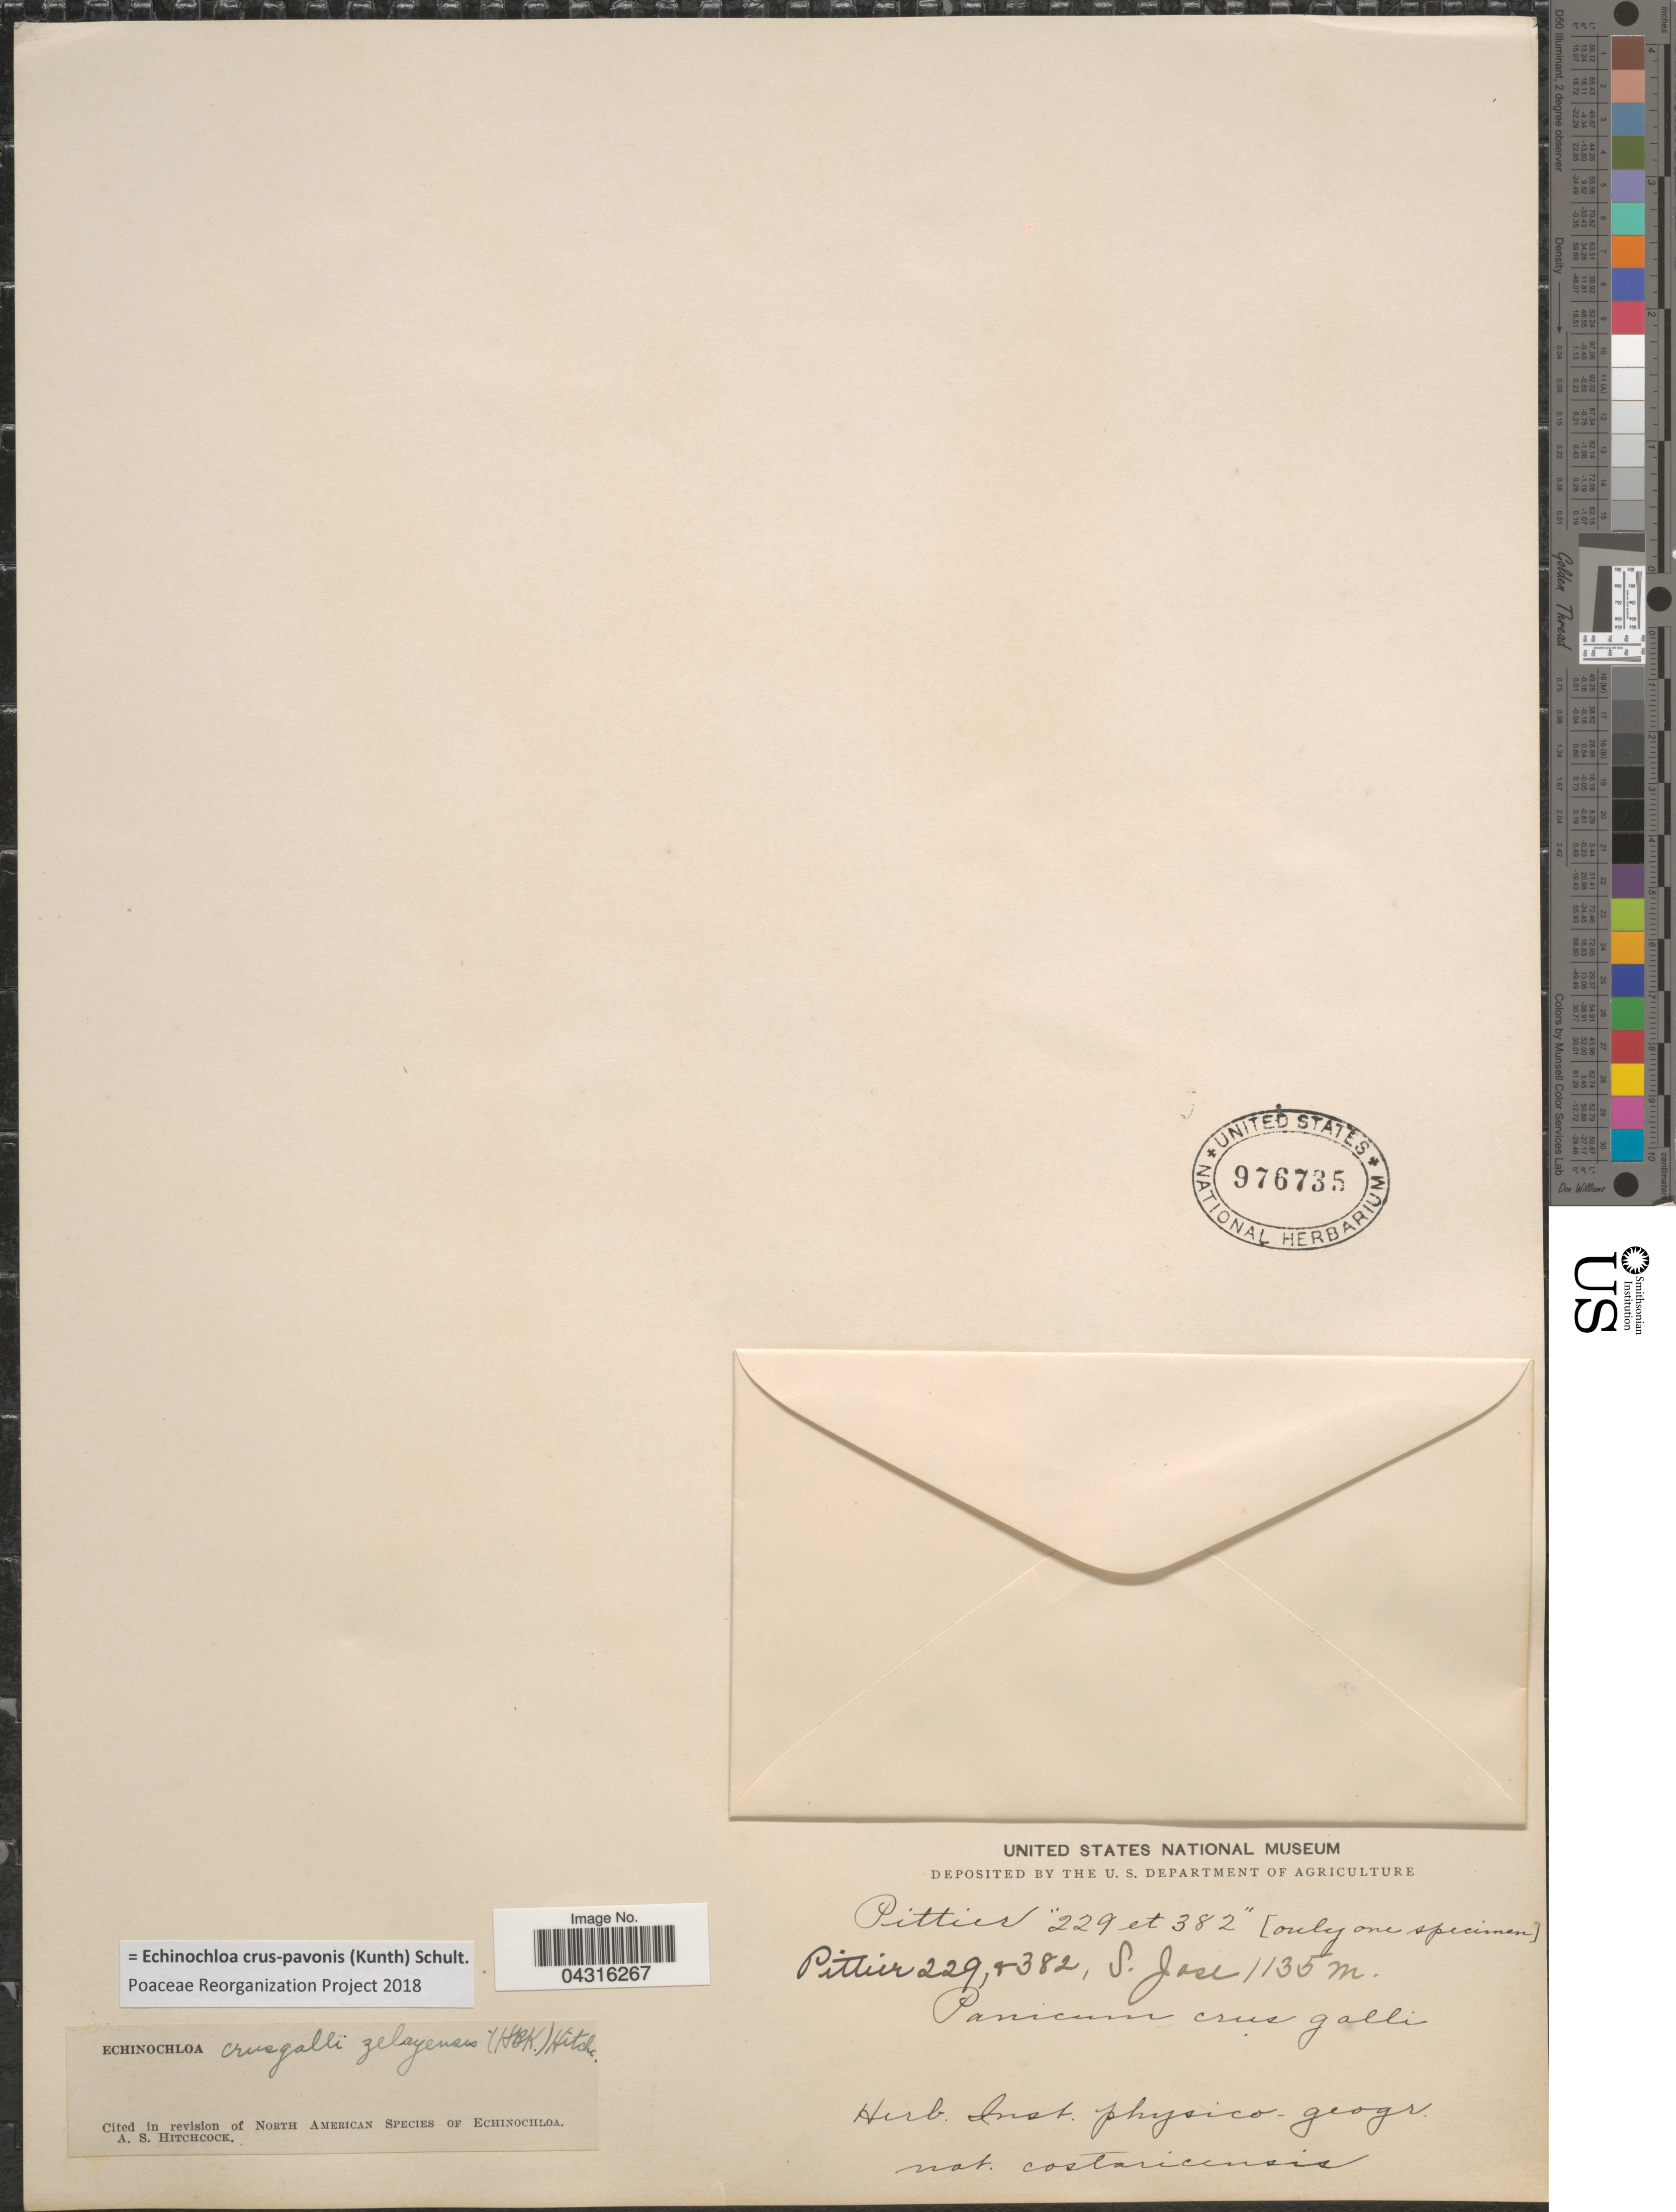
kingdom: Plantae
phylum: Tracheophyta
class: Liliopsida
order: Poales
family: Poaceae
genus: Echinochloa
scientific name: Echinochloa crus-pavonis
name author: (Kunth) Schult.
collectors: Pittier, --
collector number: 229/382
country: Costa Rica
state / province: San José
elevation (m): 1135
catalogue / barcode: US 976735